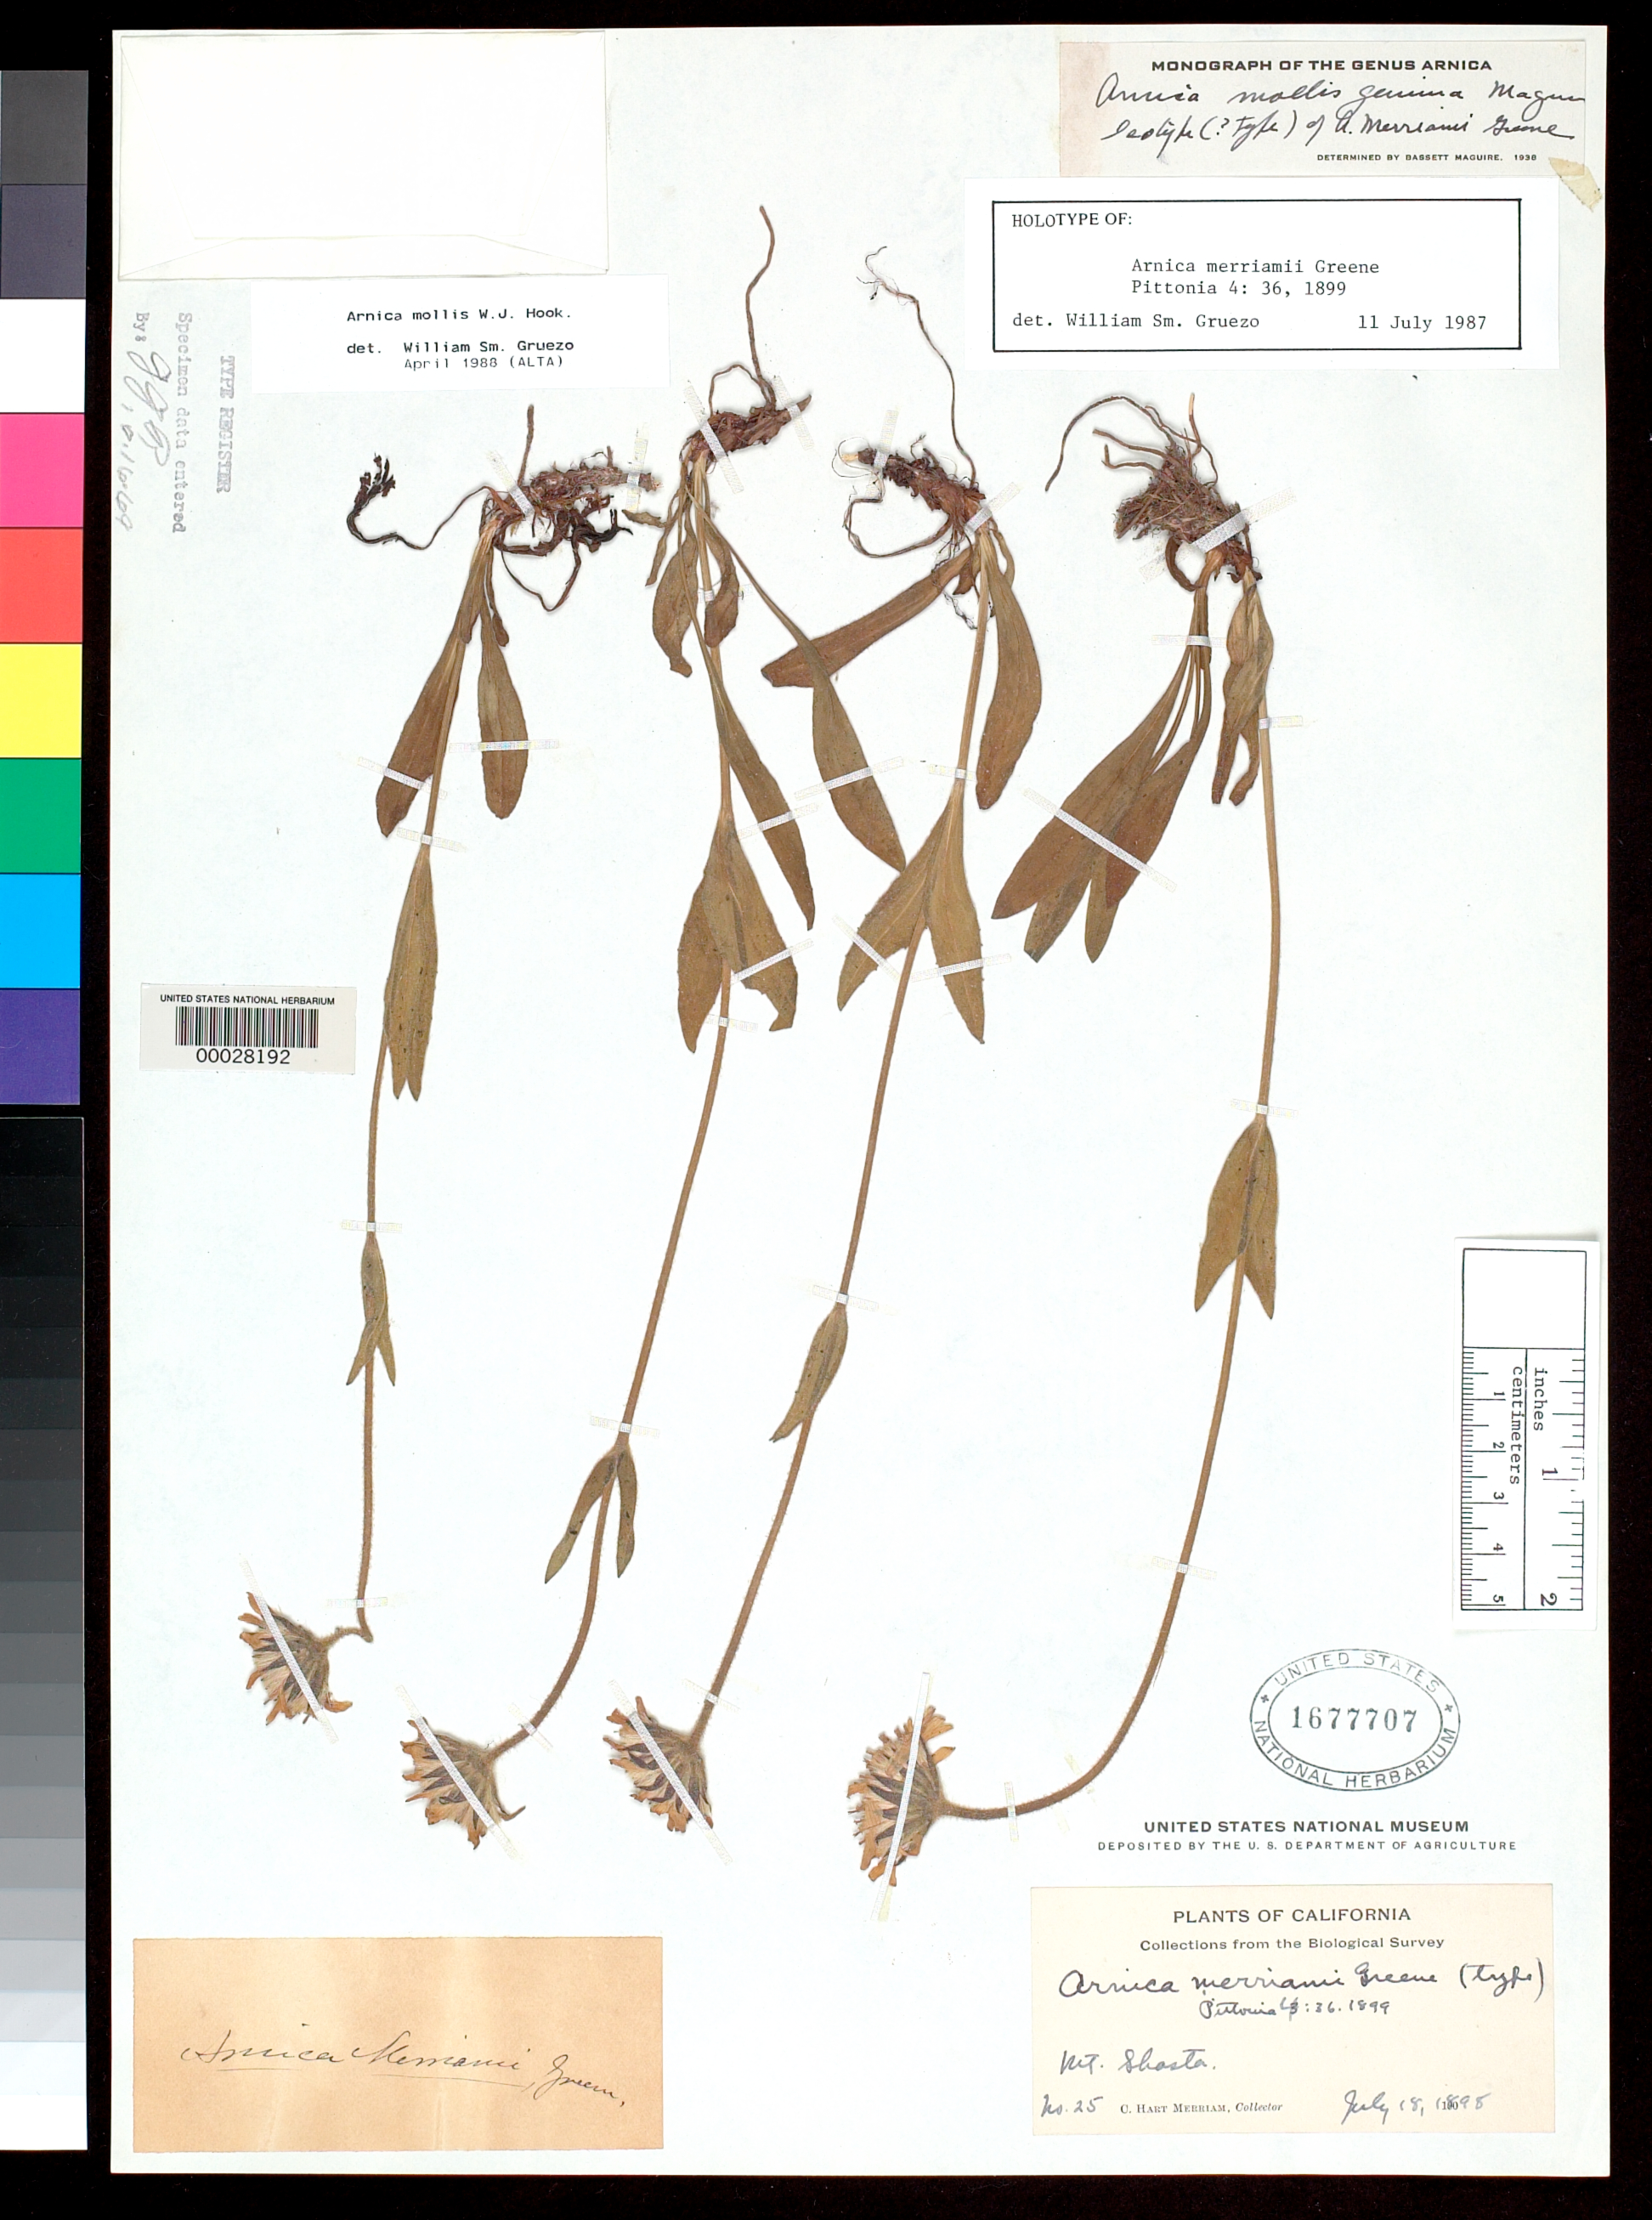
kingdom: Plantae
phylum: Tracheophyta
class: Magnoliopsida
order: Asterales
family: Asteraceae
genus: Arnica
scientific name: Arnica merriami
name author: Greene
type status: Isotype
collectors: C. Merriam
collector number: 25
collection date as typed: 18 Jul 1898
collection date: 1898-07-18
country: United States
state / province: California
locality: Mount Shasta.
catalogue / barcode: US 1677707